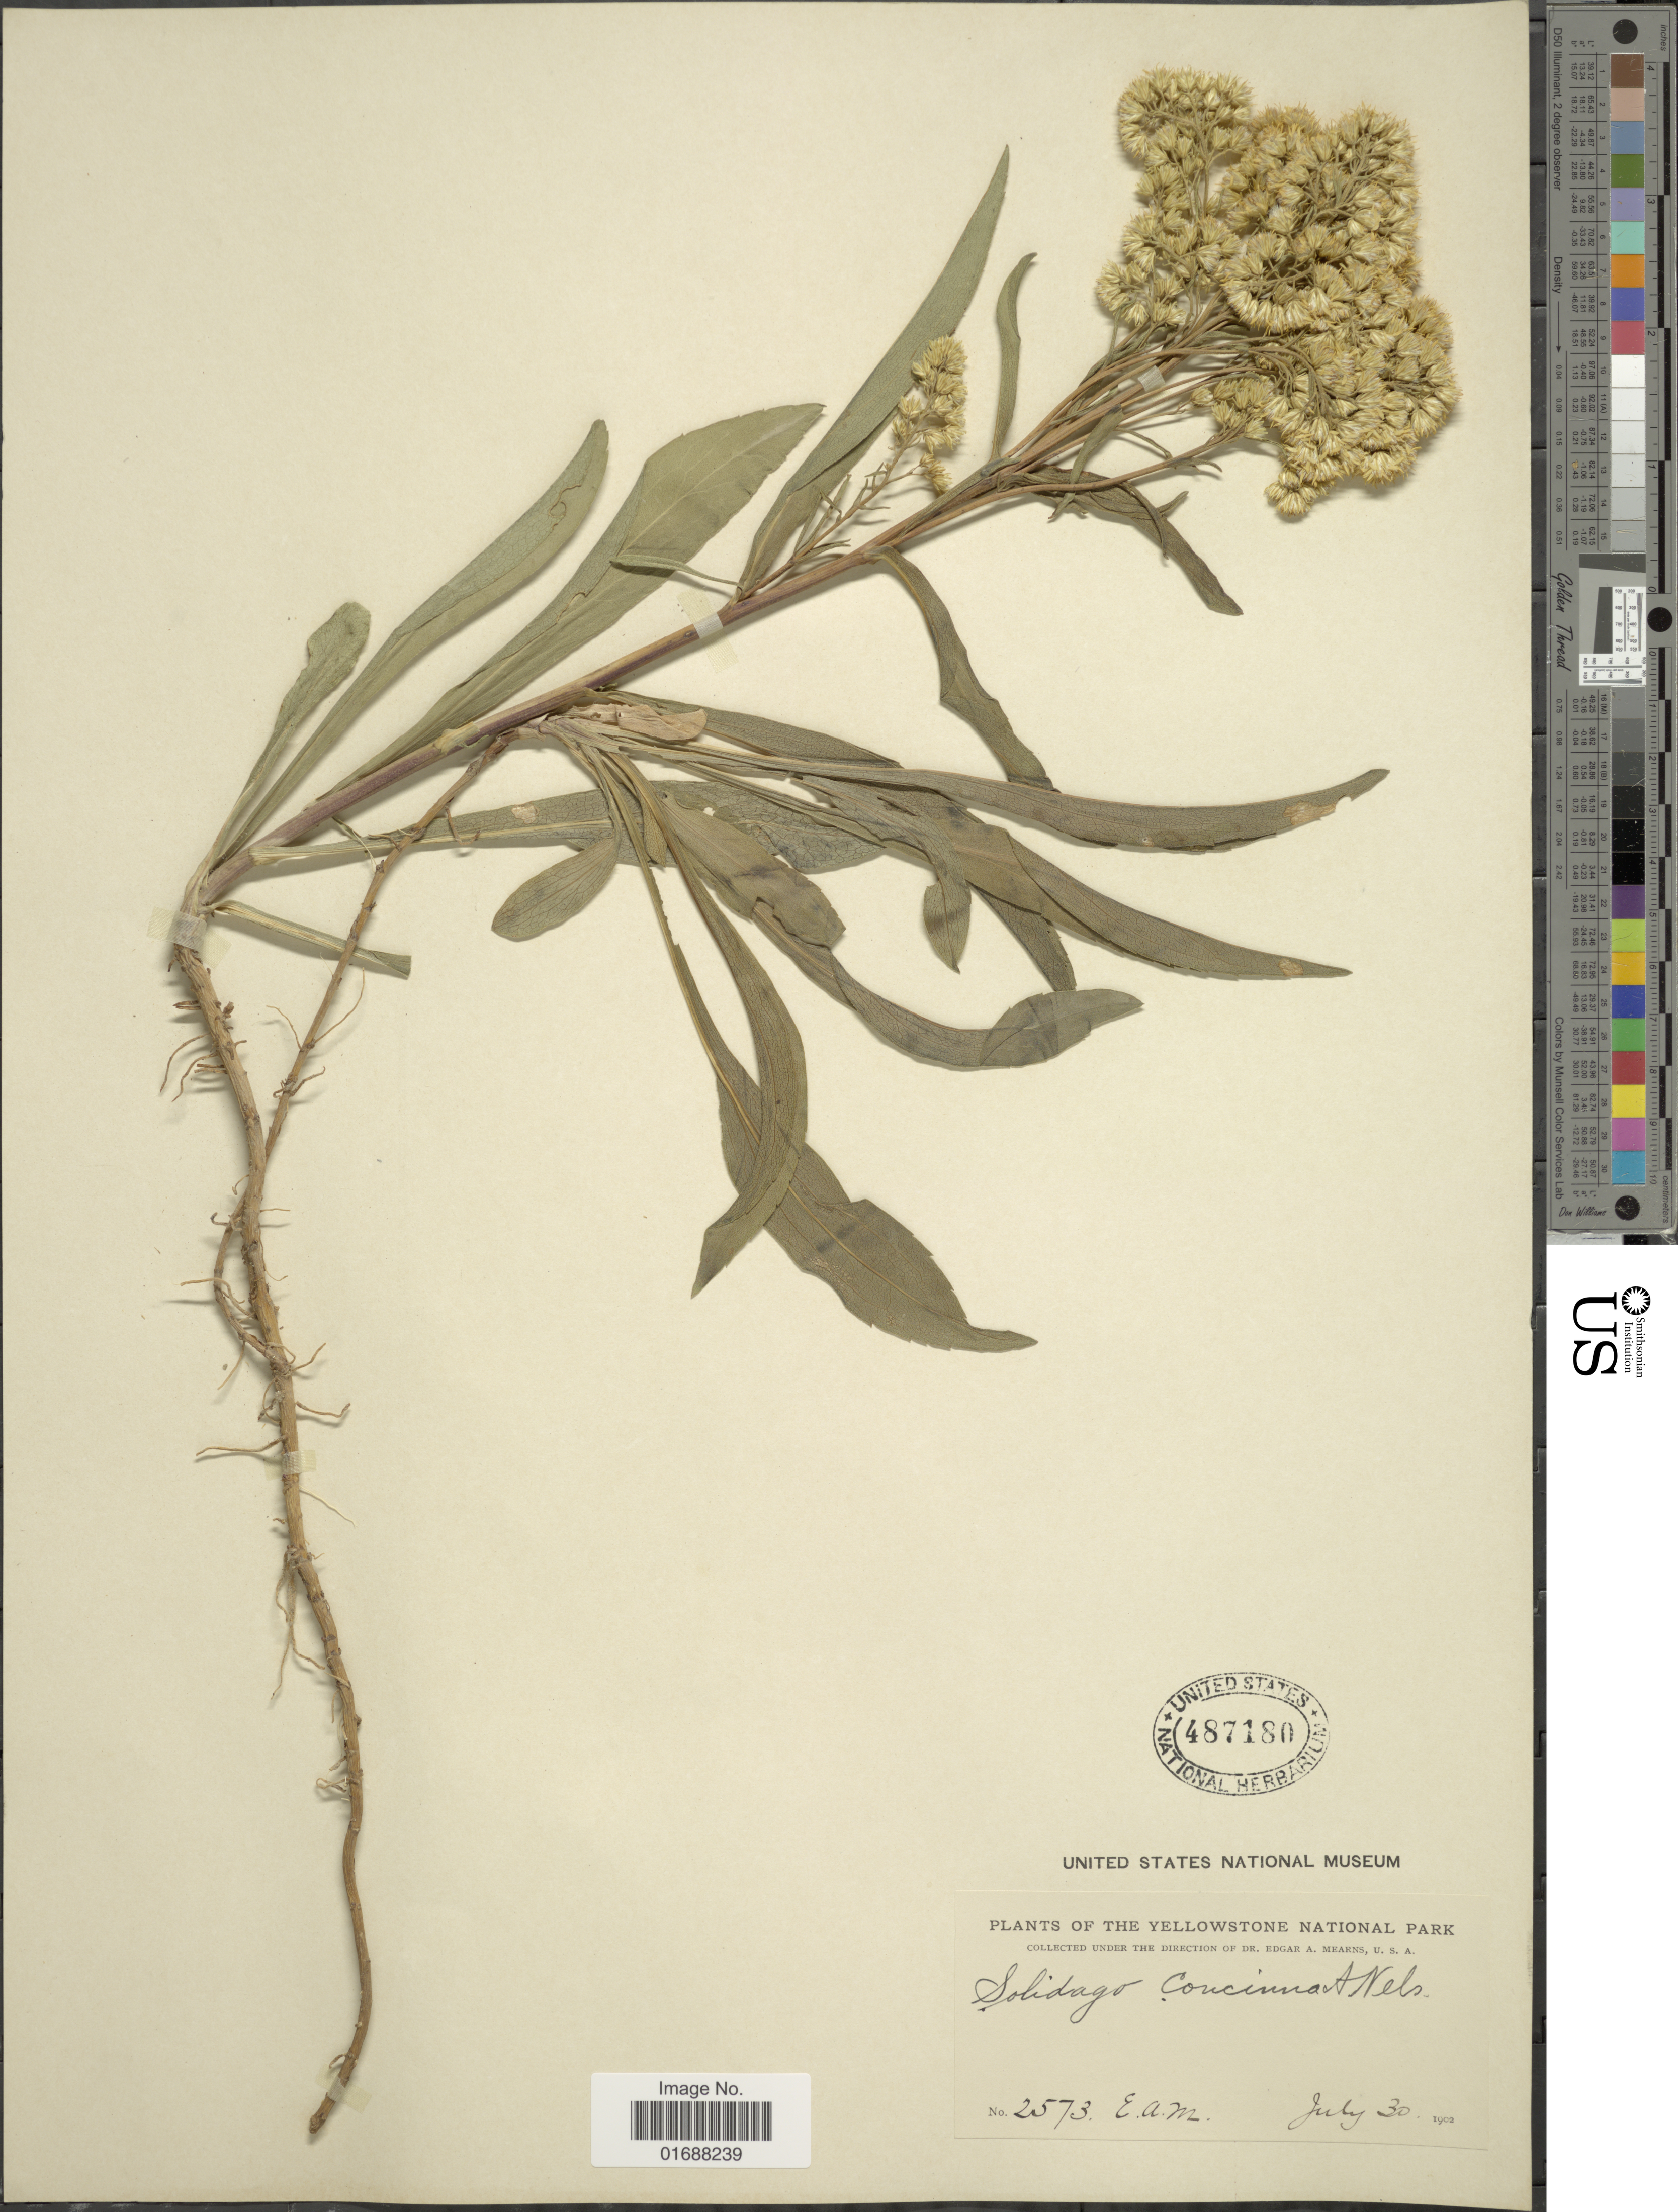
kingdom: Plantae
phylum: Tracheophyta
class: Magnoliopsida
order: Asterales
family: Asteraceae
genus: Solidago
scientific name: Solidago missouriensis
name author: Nutt.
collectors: E. A. Mearns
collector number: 2573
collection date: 1902-07-30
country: United States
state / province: Wyoming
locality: Yellowstone National Park.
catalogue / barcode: US 487180